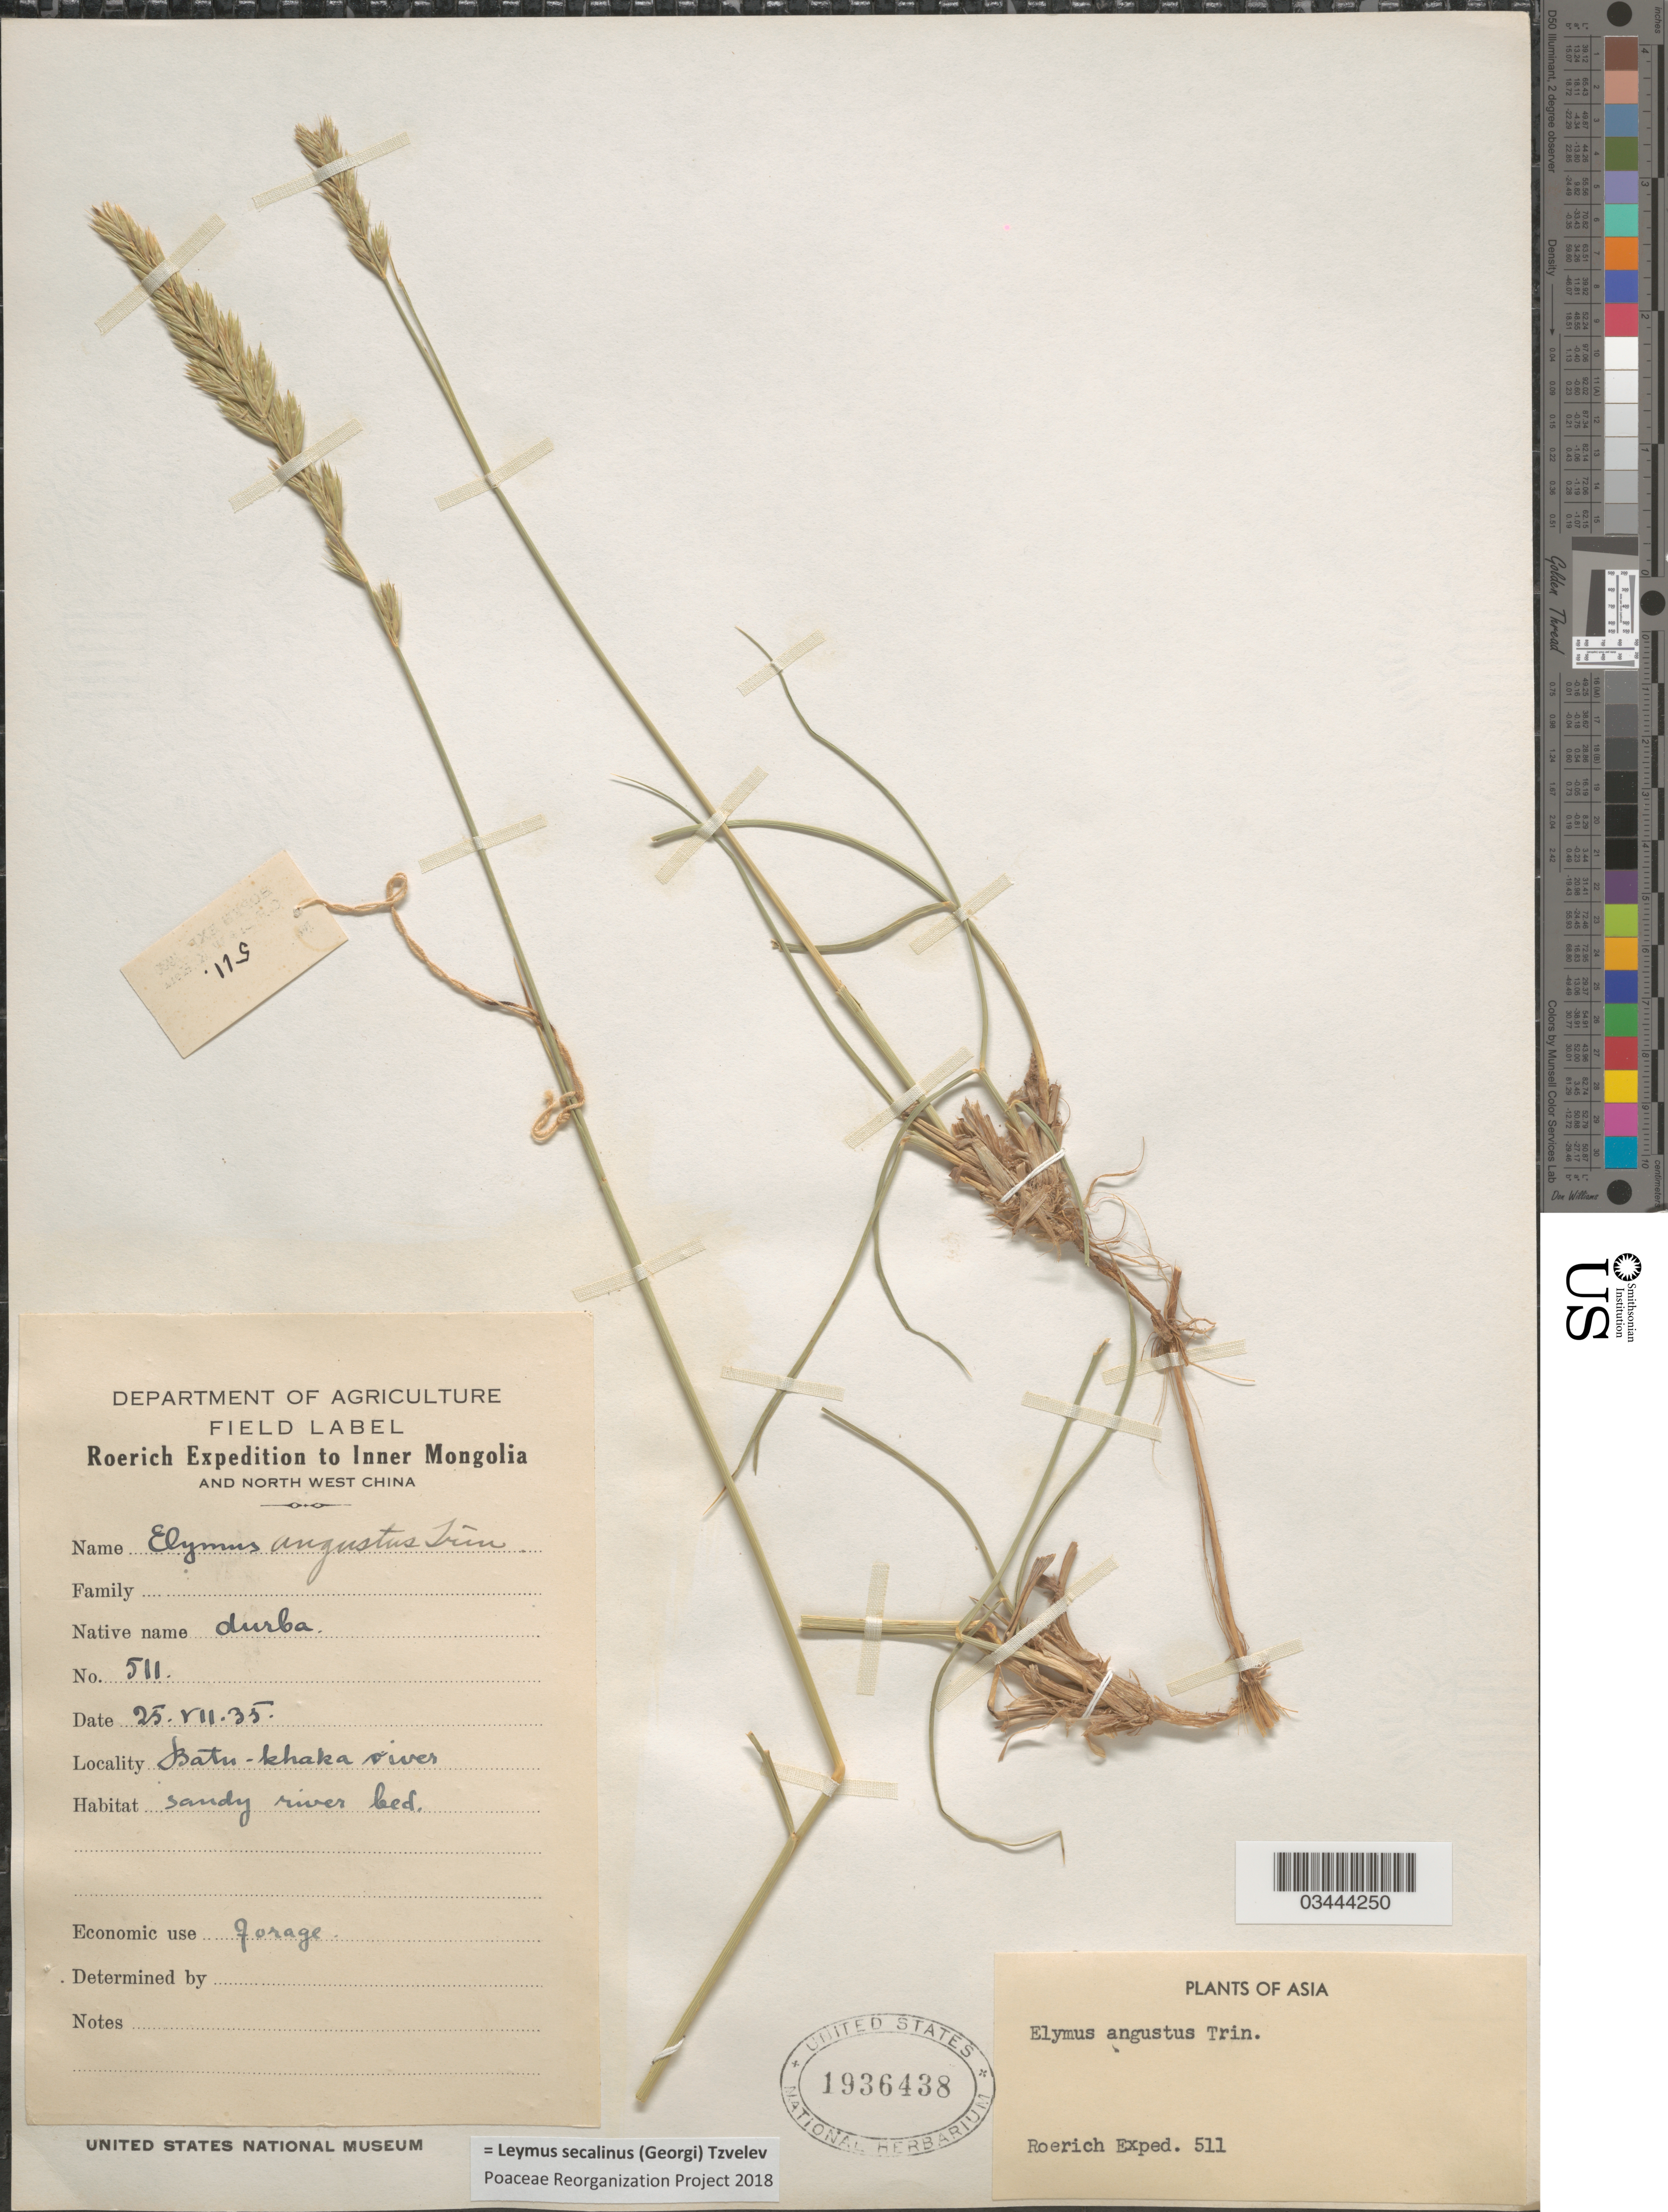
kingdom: Plantae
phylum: Tracheophyta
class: Liliopsida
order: Poales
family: Poaceae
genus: Leymus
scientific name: Leymus secalinus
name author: (Georgi) Tzvelev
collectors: Roerich Expedition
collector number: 511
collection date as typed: Transcribed d/m/y: 25/7/35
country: China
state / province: Nei Monggol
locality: Inner Mongolia And North West China. Batu-khaka river.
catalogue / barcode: US 1936438